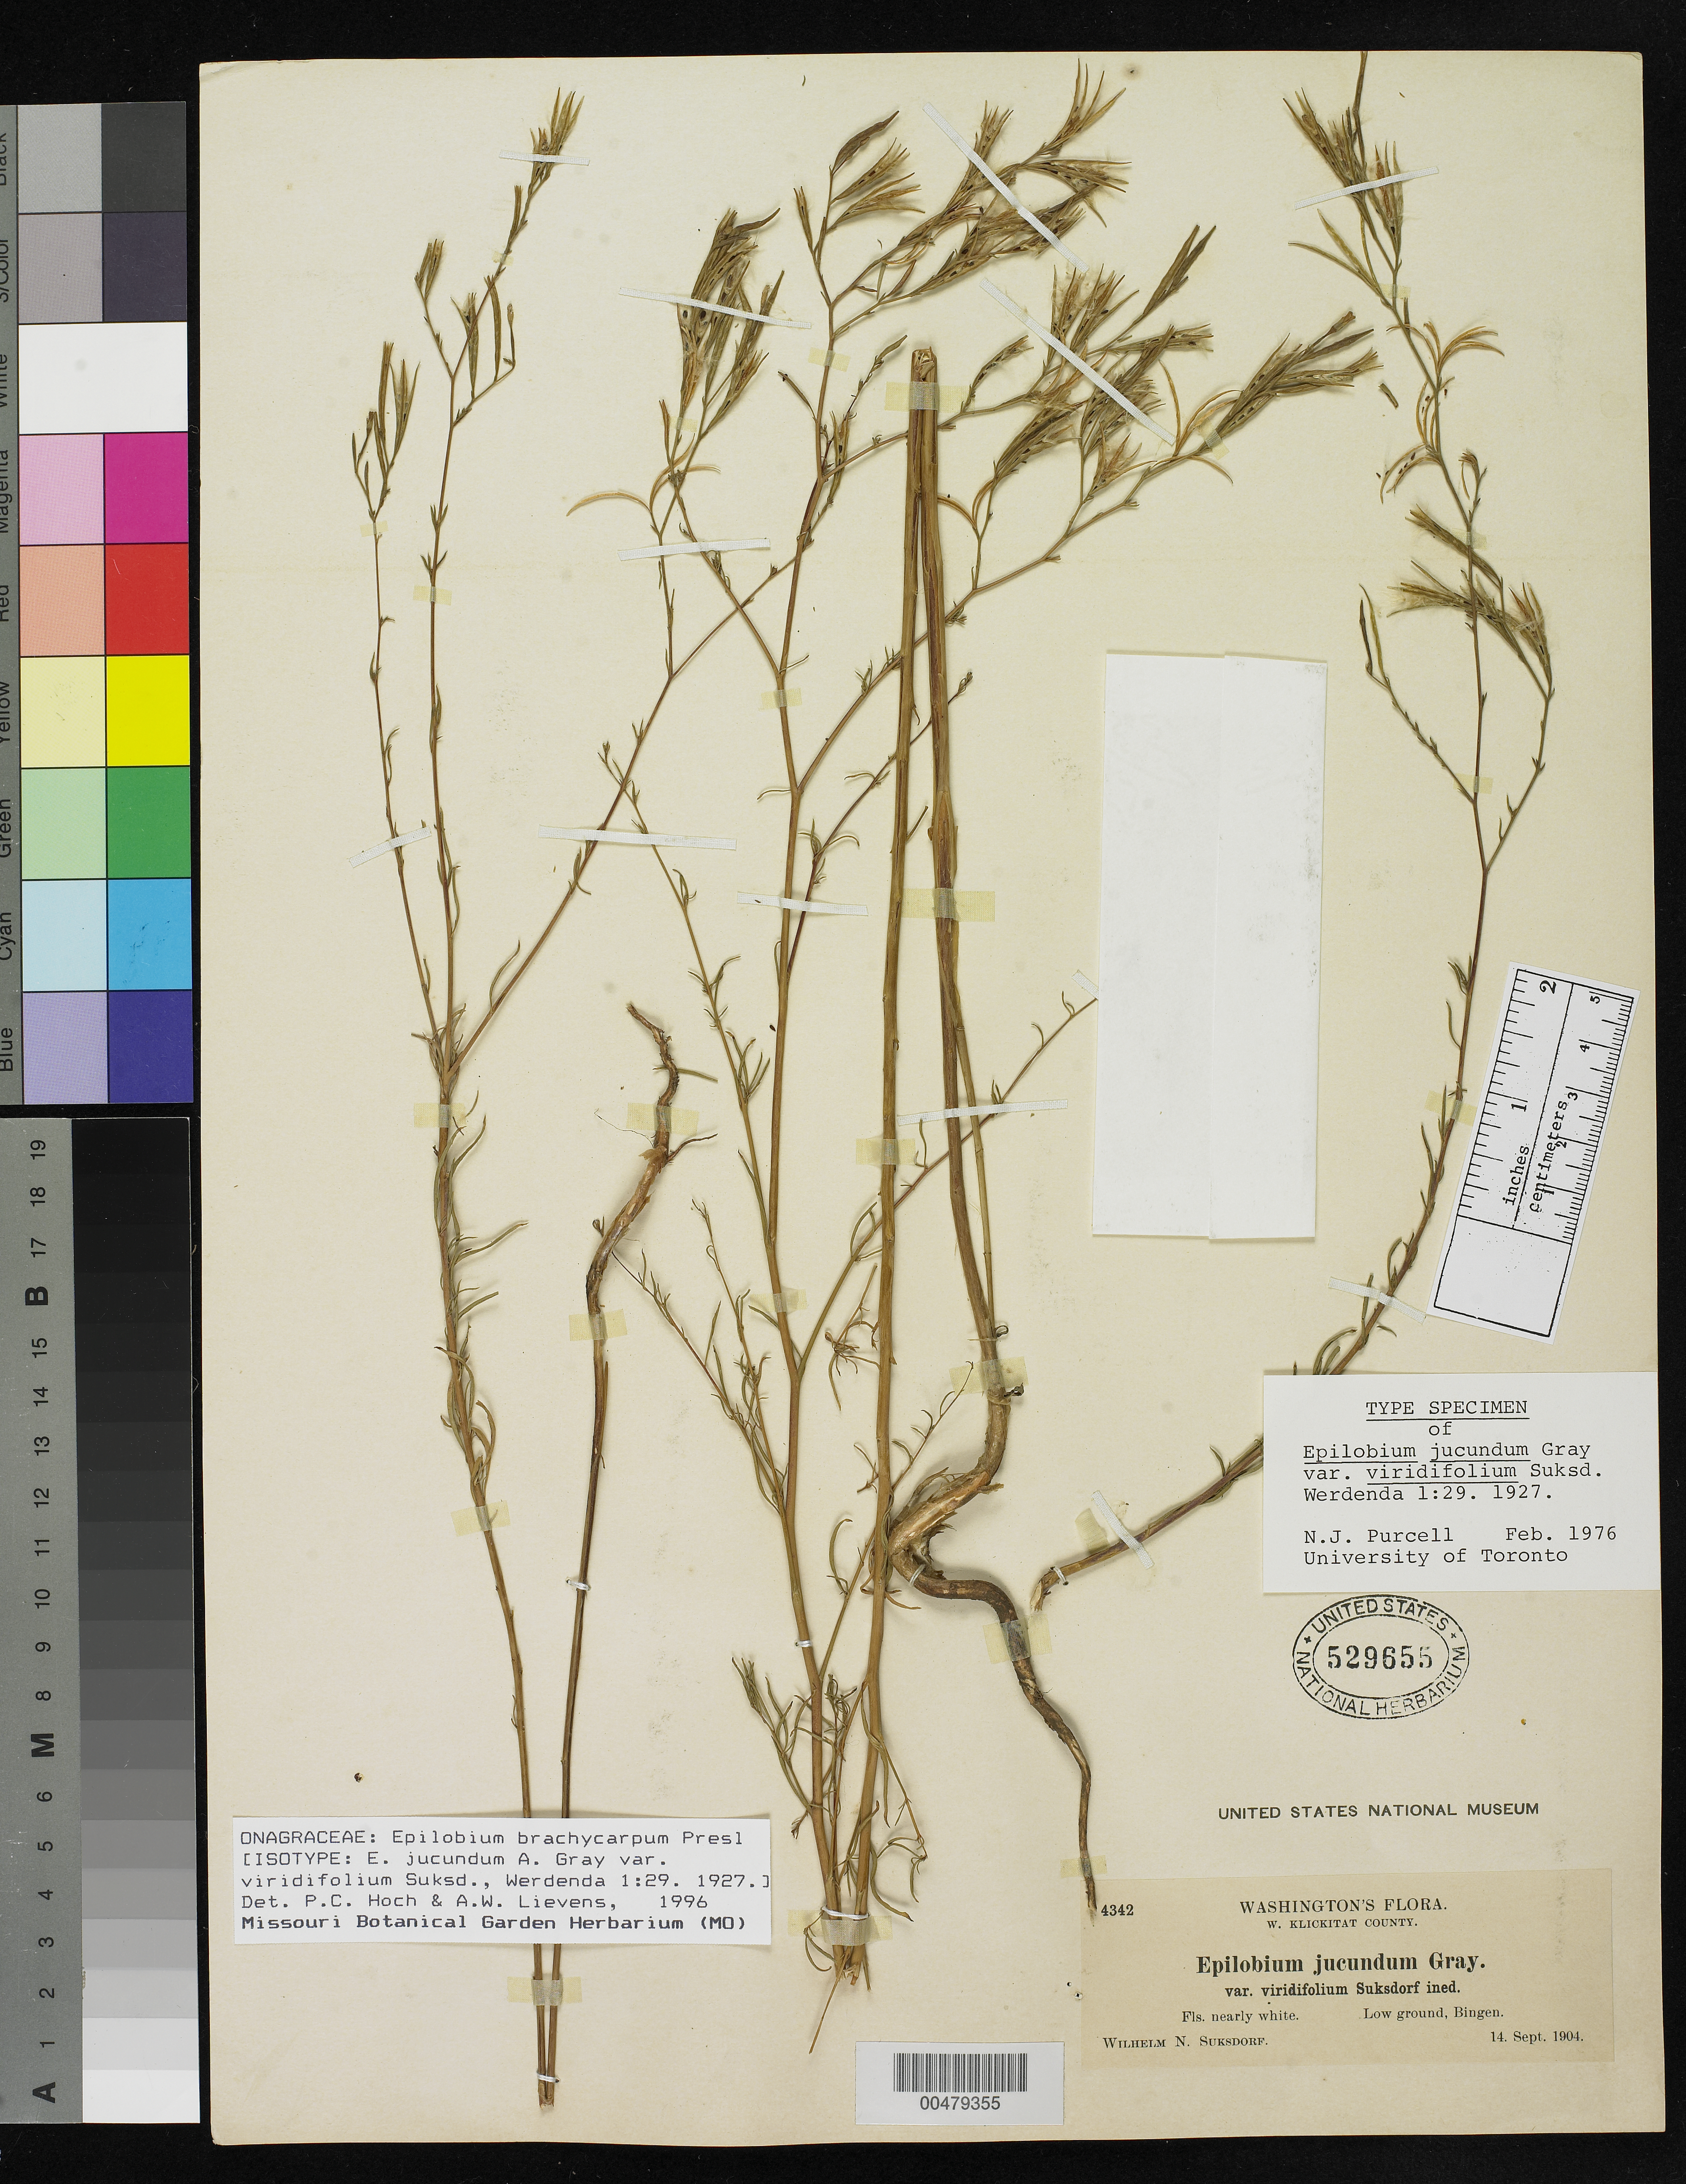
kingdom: Plantae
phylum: Tracheophyta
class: Magnoliopsida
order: Myrtales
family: Onagraceae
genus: Epilobium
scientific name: Epilobium jucundum var. viridifolium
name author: Suksd.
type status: Isotype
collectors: W. N. Suksdorf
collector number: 4342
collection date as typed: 14 Sep 1904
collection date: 1904-09-14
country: United States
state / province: Washington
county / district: Klickitat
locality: Bingen.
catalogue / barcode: US 529655